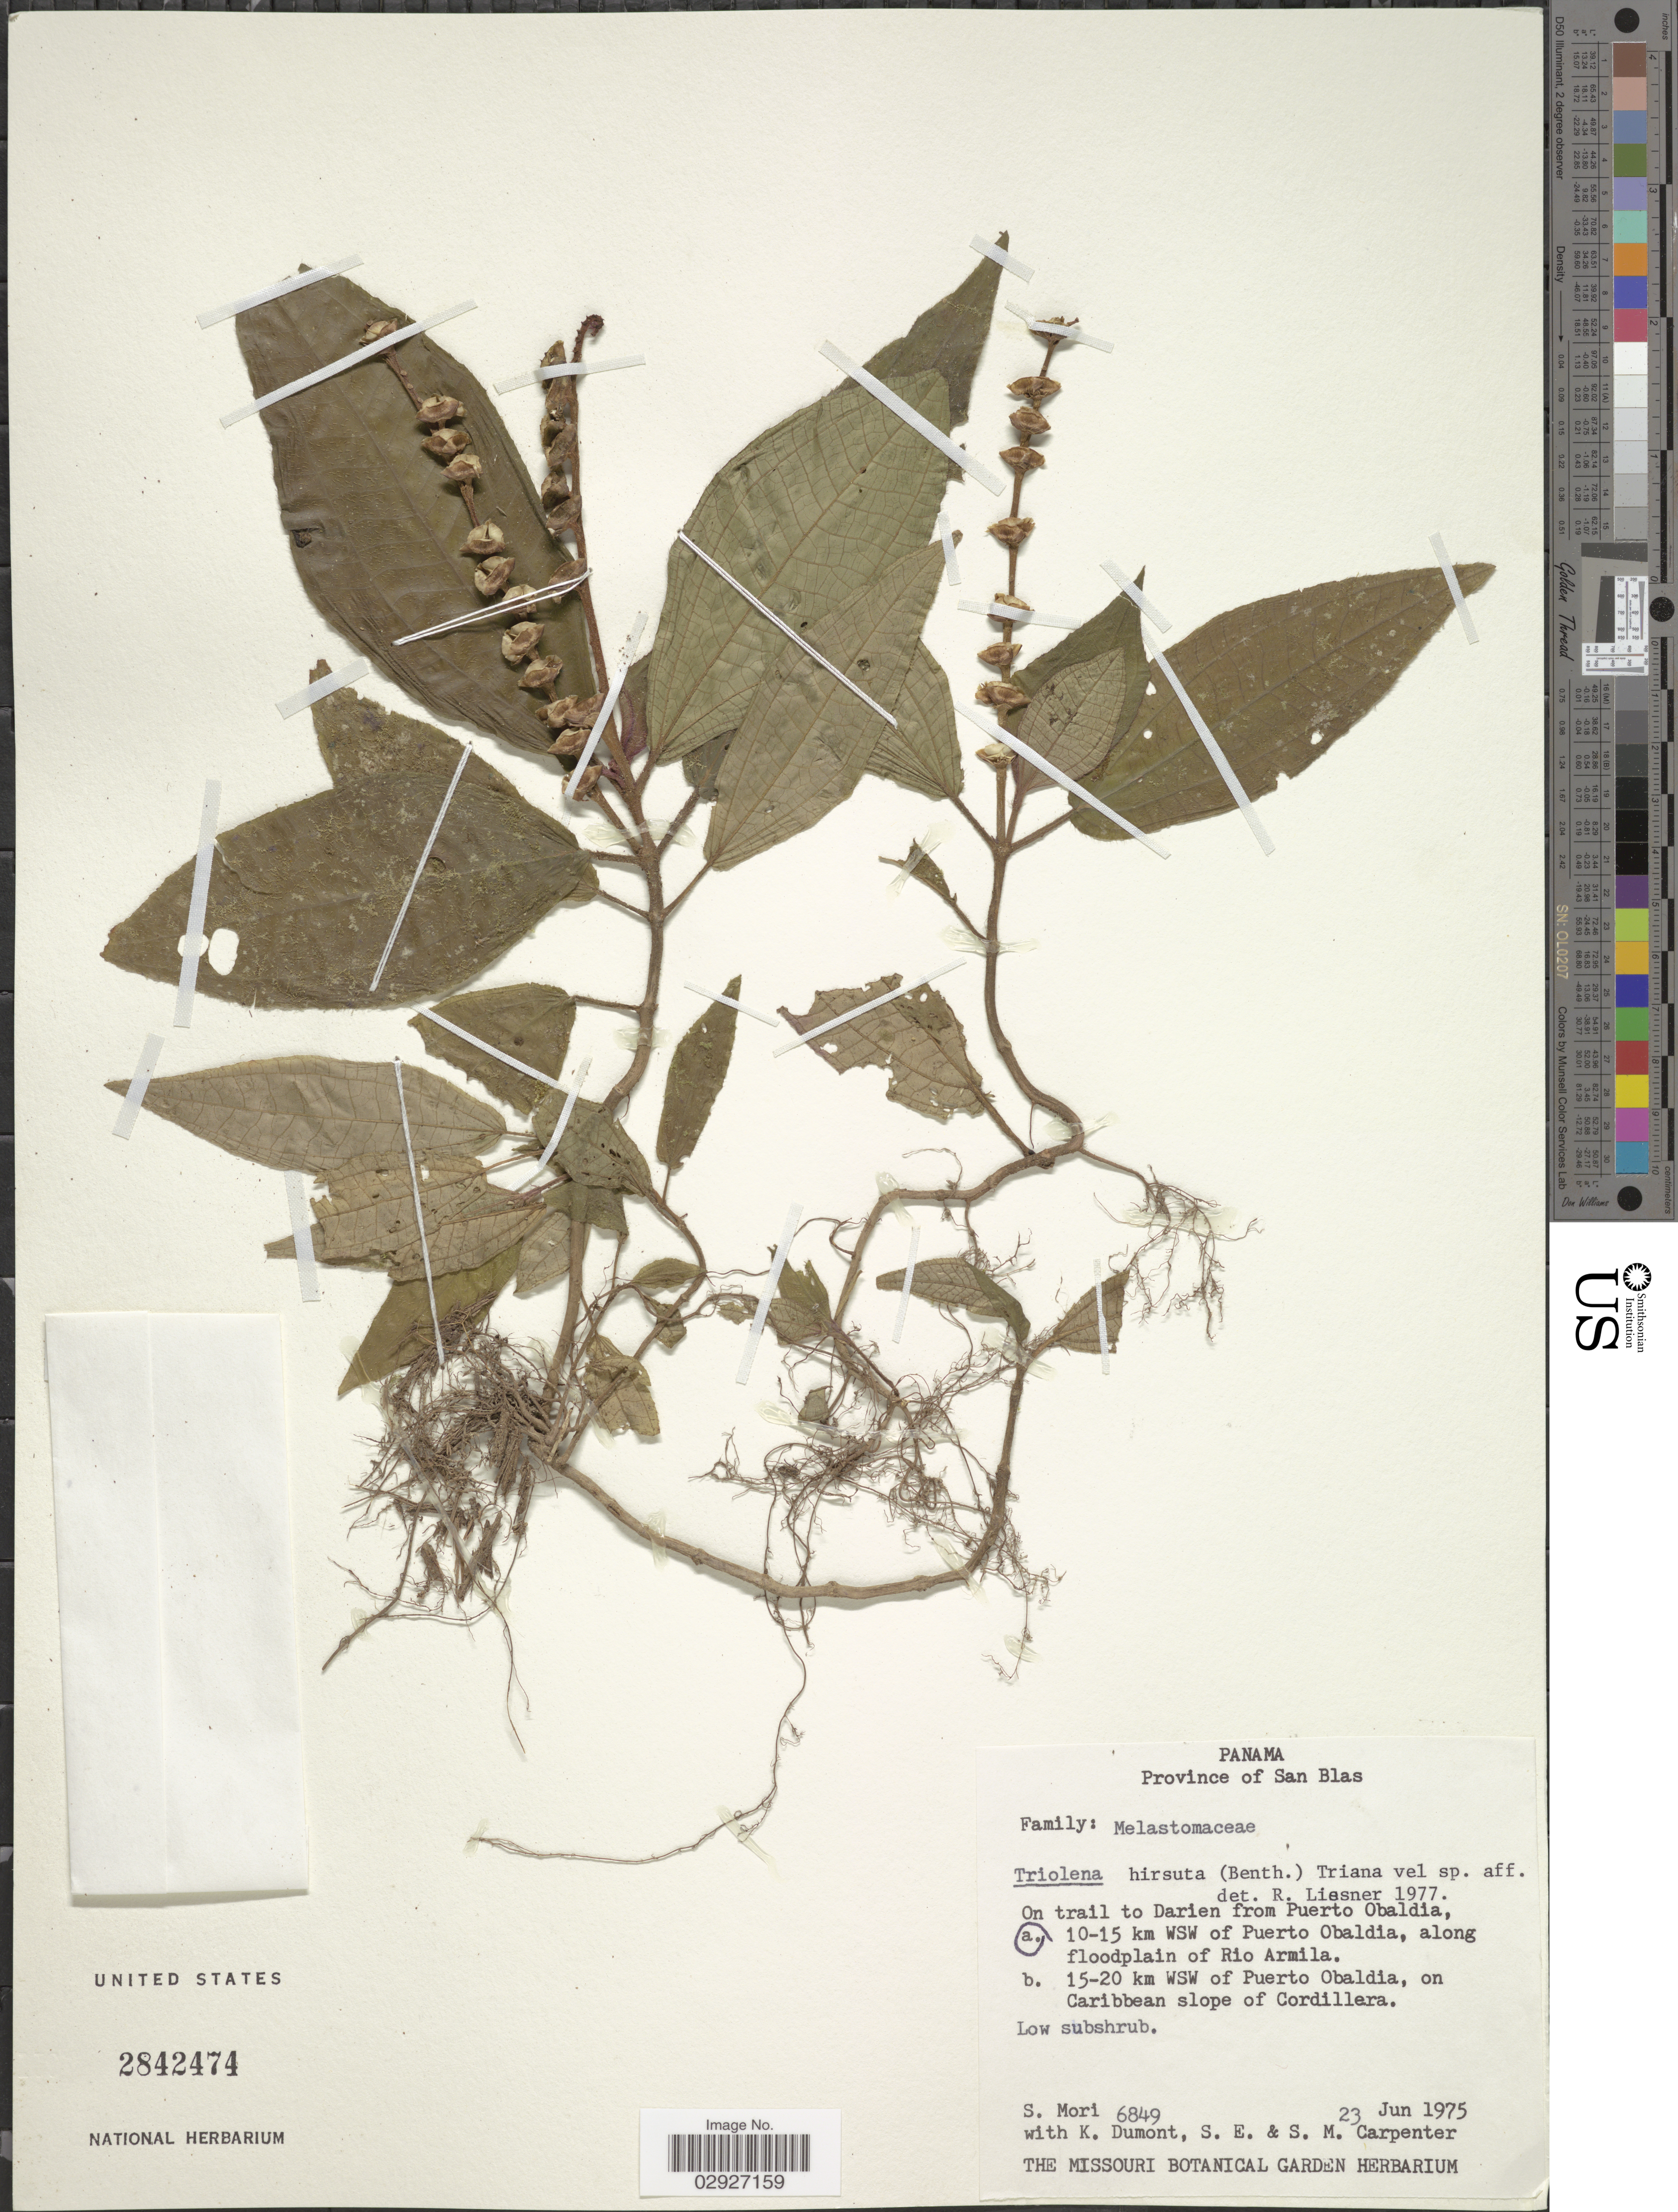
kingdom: Plantae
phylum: Tracheophyta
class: Magnoliopsida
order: Myrtales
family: Melastomataceae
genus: Triolena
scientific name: Triolena hirsuta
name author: (Benth.) Triana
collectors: S. Mori, K. P. Dumont, S. Carpenter & S. Carpenter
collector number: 6849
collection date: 1975-06-23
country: Panama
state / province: Kuna Yala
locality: Province of San Blas, On trail to Darien from Puerto Obaldia, 10-15 km WSW of Puerto Obaldia, along floodplain of Rio Armila.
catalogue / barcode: US 2842474